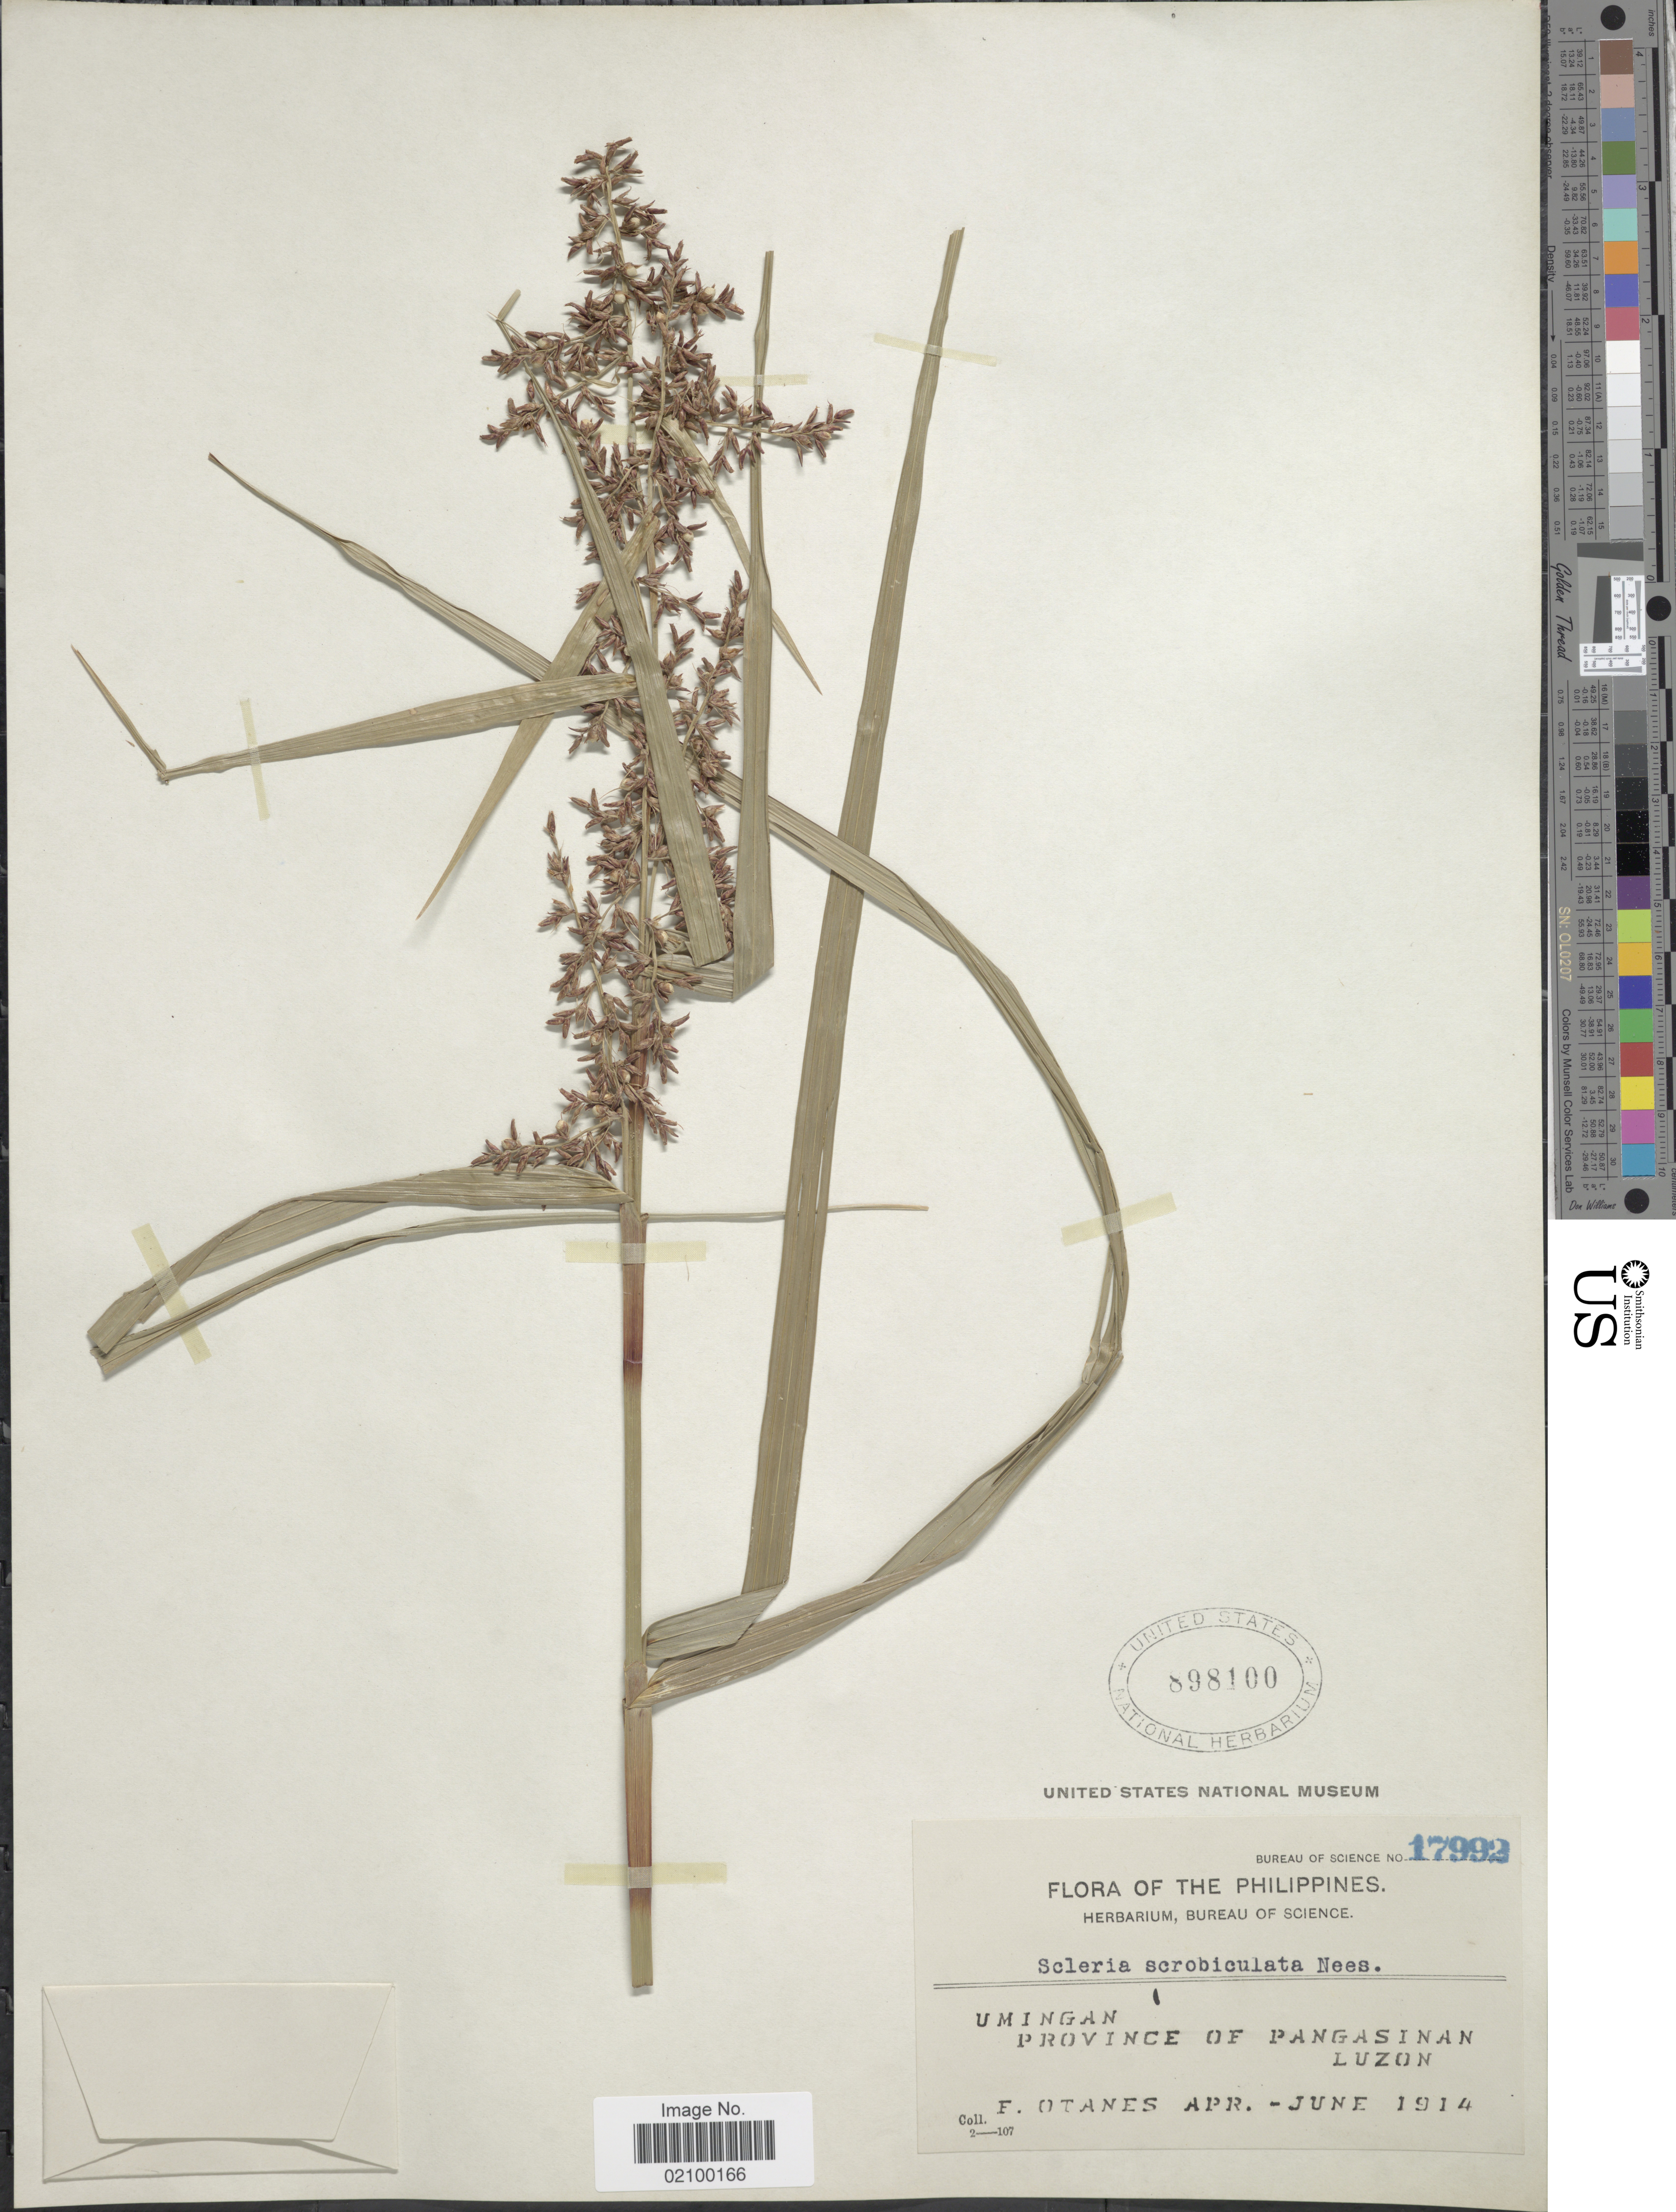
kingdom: Plantae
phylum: Tracheophyta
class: Liliopsida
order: Poales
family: Cyperaceae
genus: Scleria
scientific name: Scleria scrobiculata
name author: Nees & Meyen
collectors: F. Q. Otanes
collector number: Bureau of Science 17992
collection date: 1914-04/1914-06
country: Philippines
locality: Umingan, Province of Pangasinan, Luzon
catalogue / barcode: US 898100